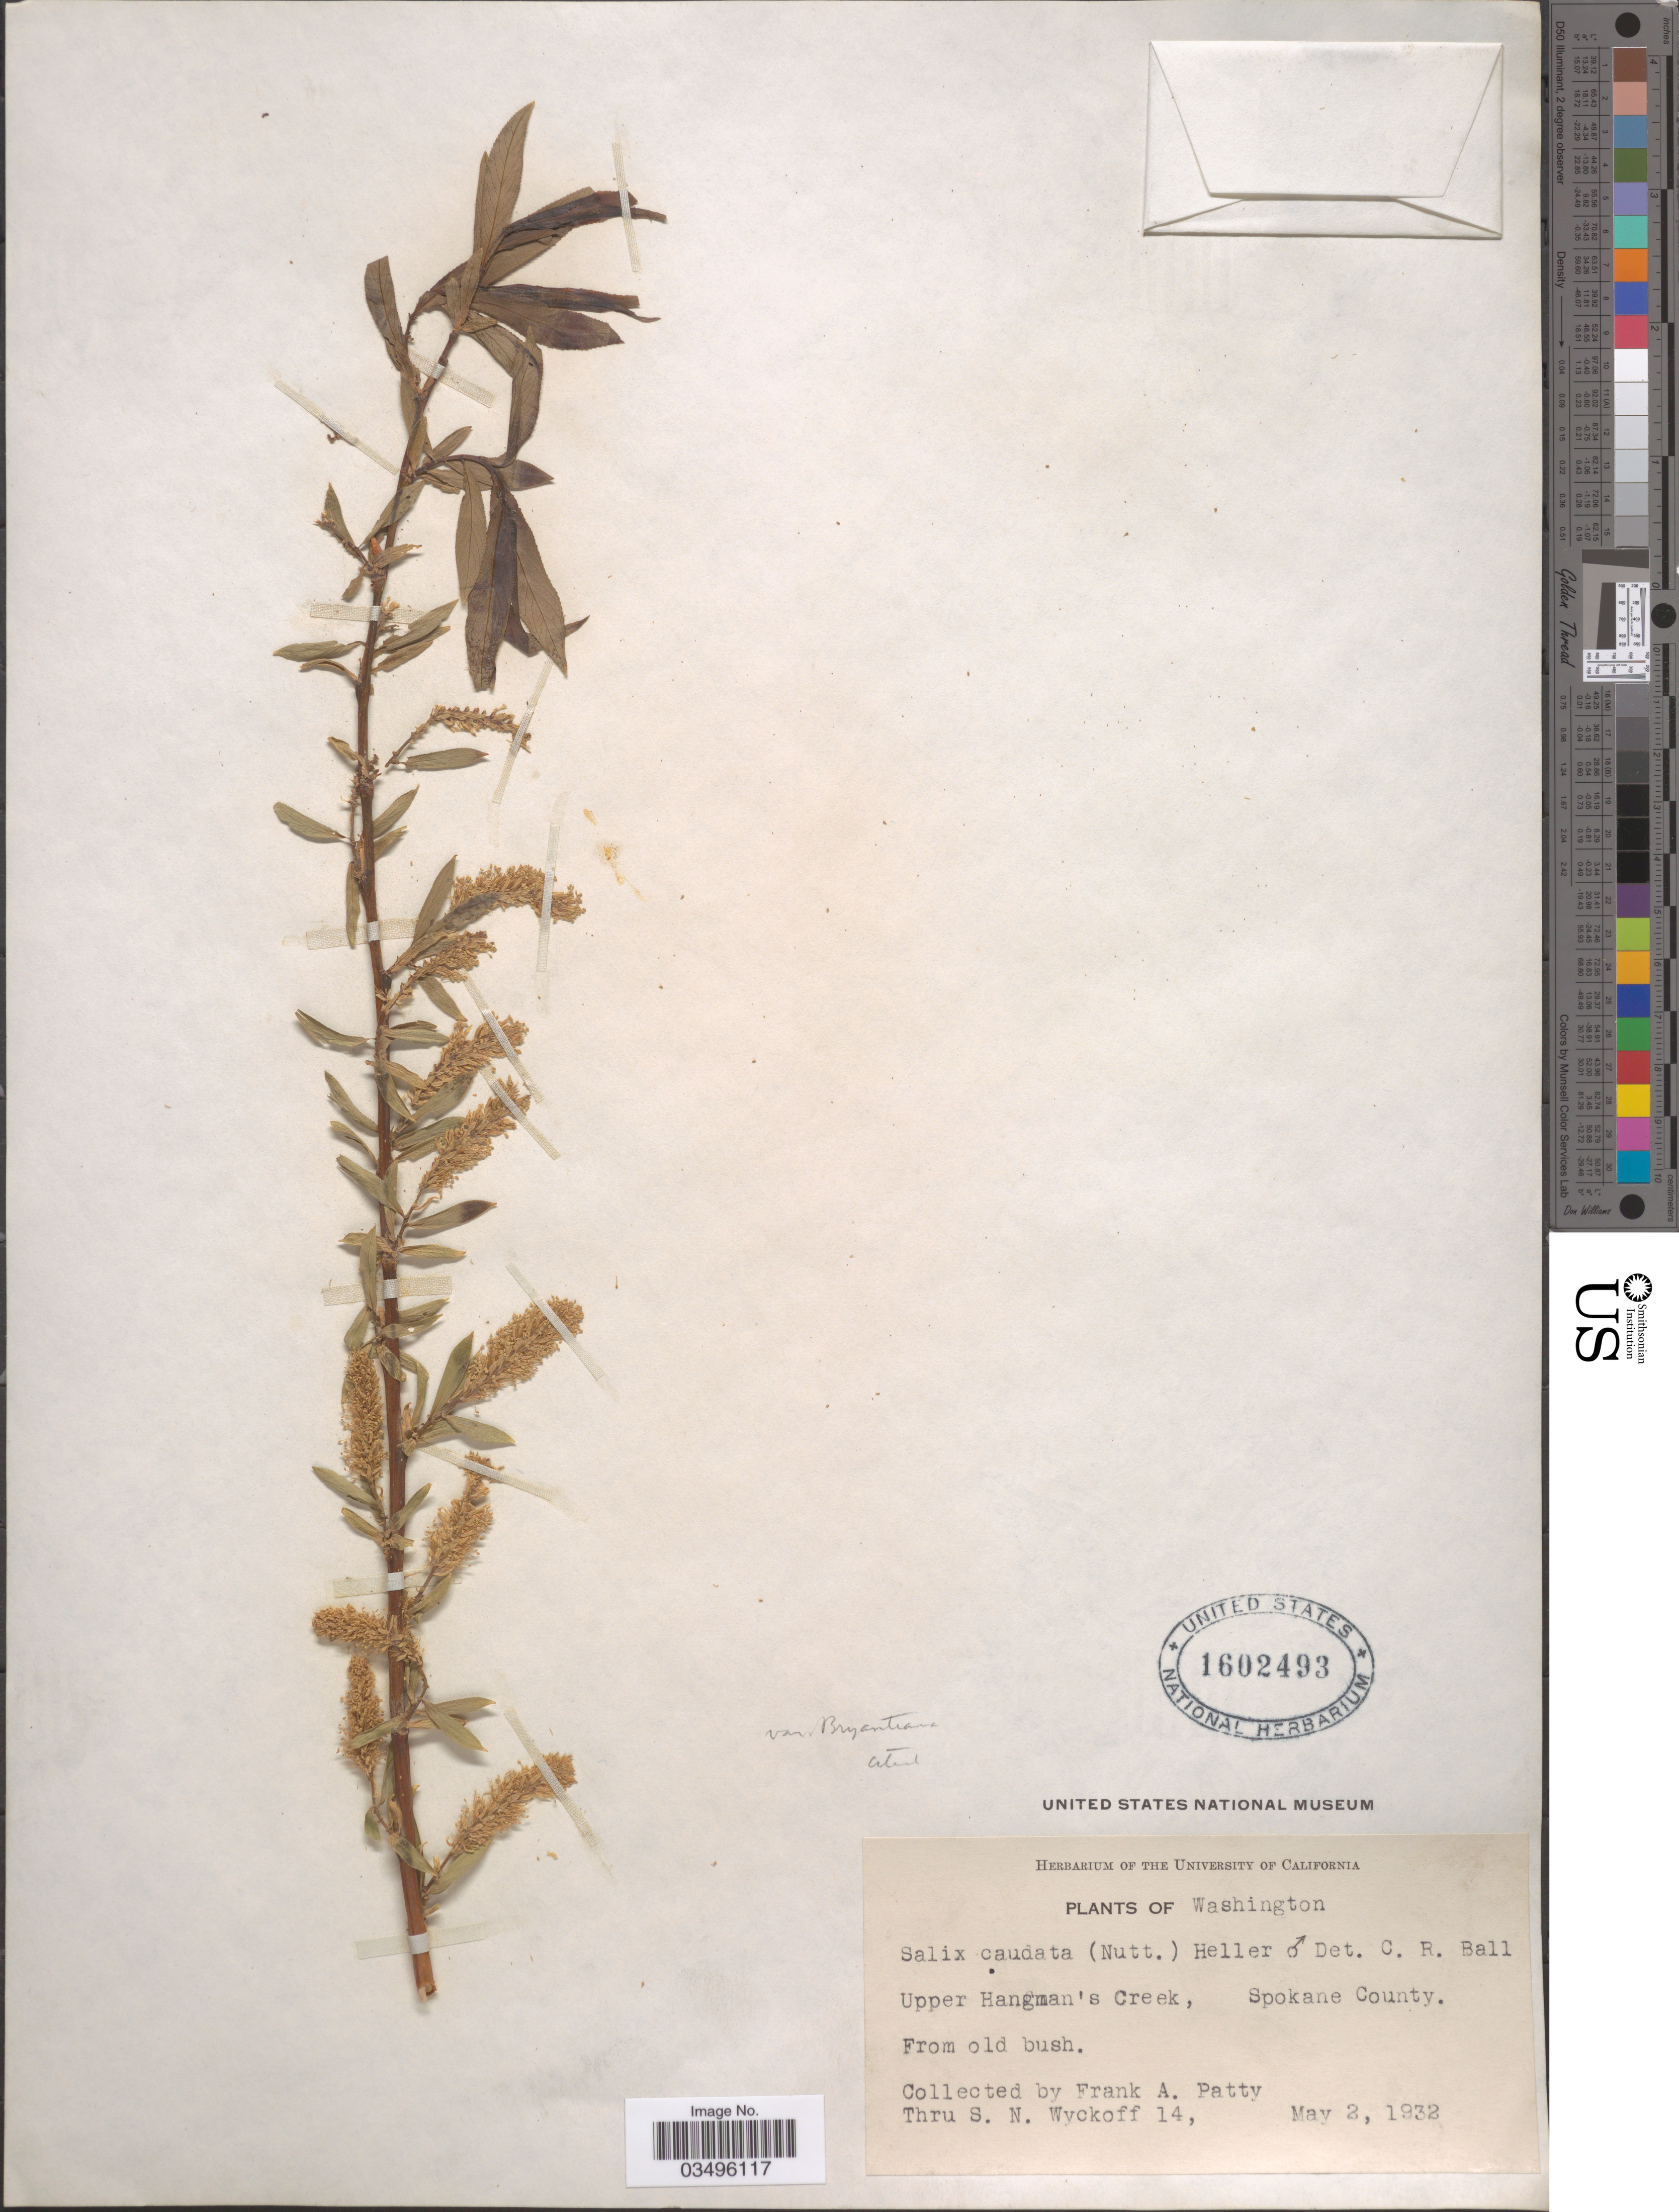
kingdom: Plantae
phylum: Tracheophyta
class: Magnoliopsida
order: Malpighiales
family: Salicaceae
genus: Salix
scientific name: Salix caudata var. bryantiana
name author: C.R. Ball & Bracelin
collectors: F. Patty & S. Wyckoff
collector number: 14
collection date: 1932-05-02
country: United States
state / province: Washington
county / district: Spokane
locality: Upper Hangman's Creek, Spokane County.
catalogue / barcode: US 1602493